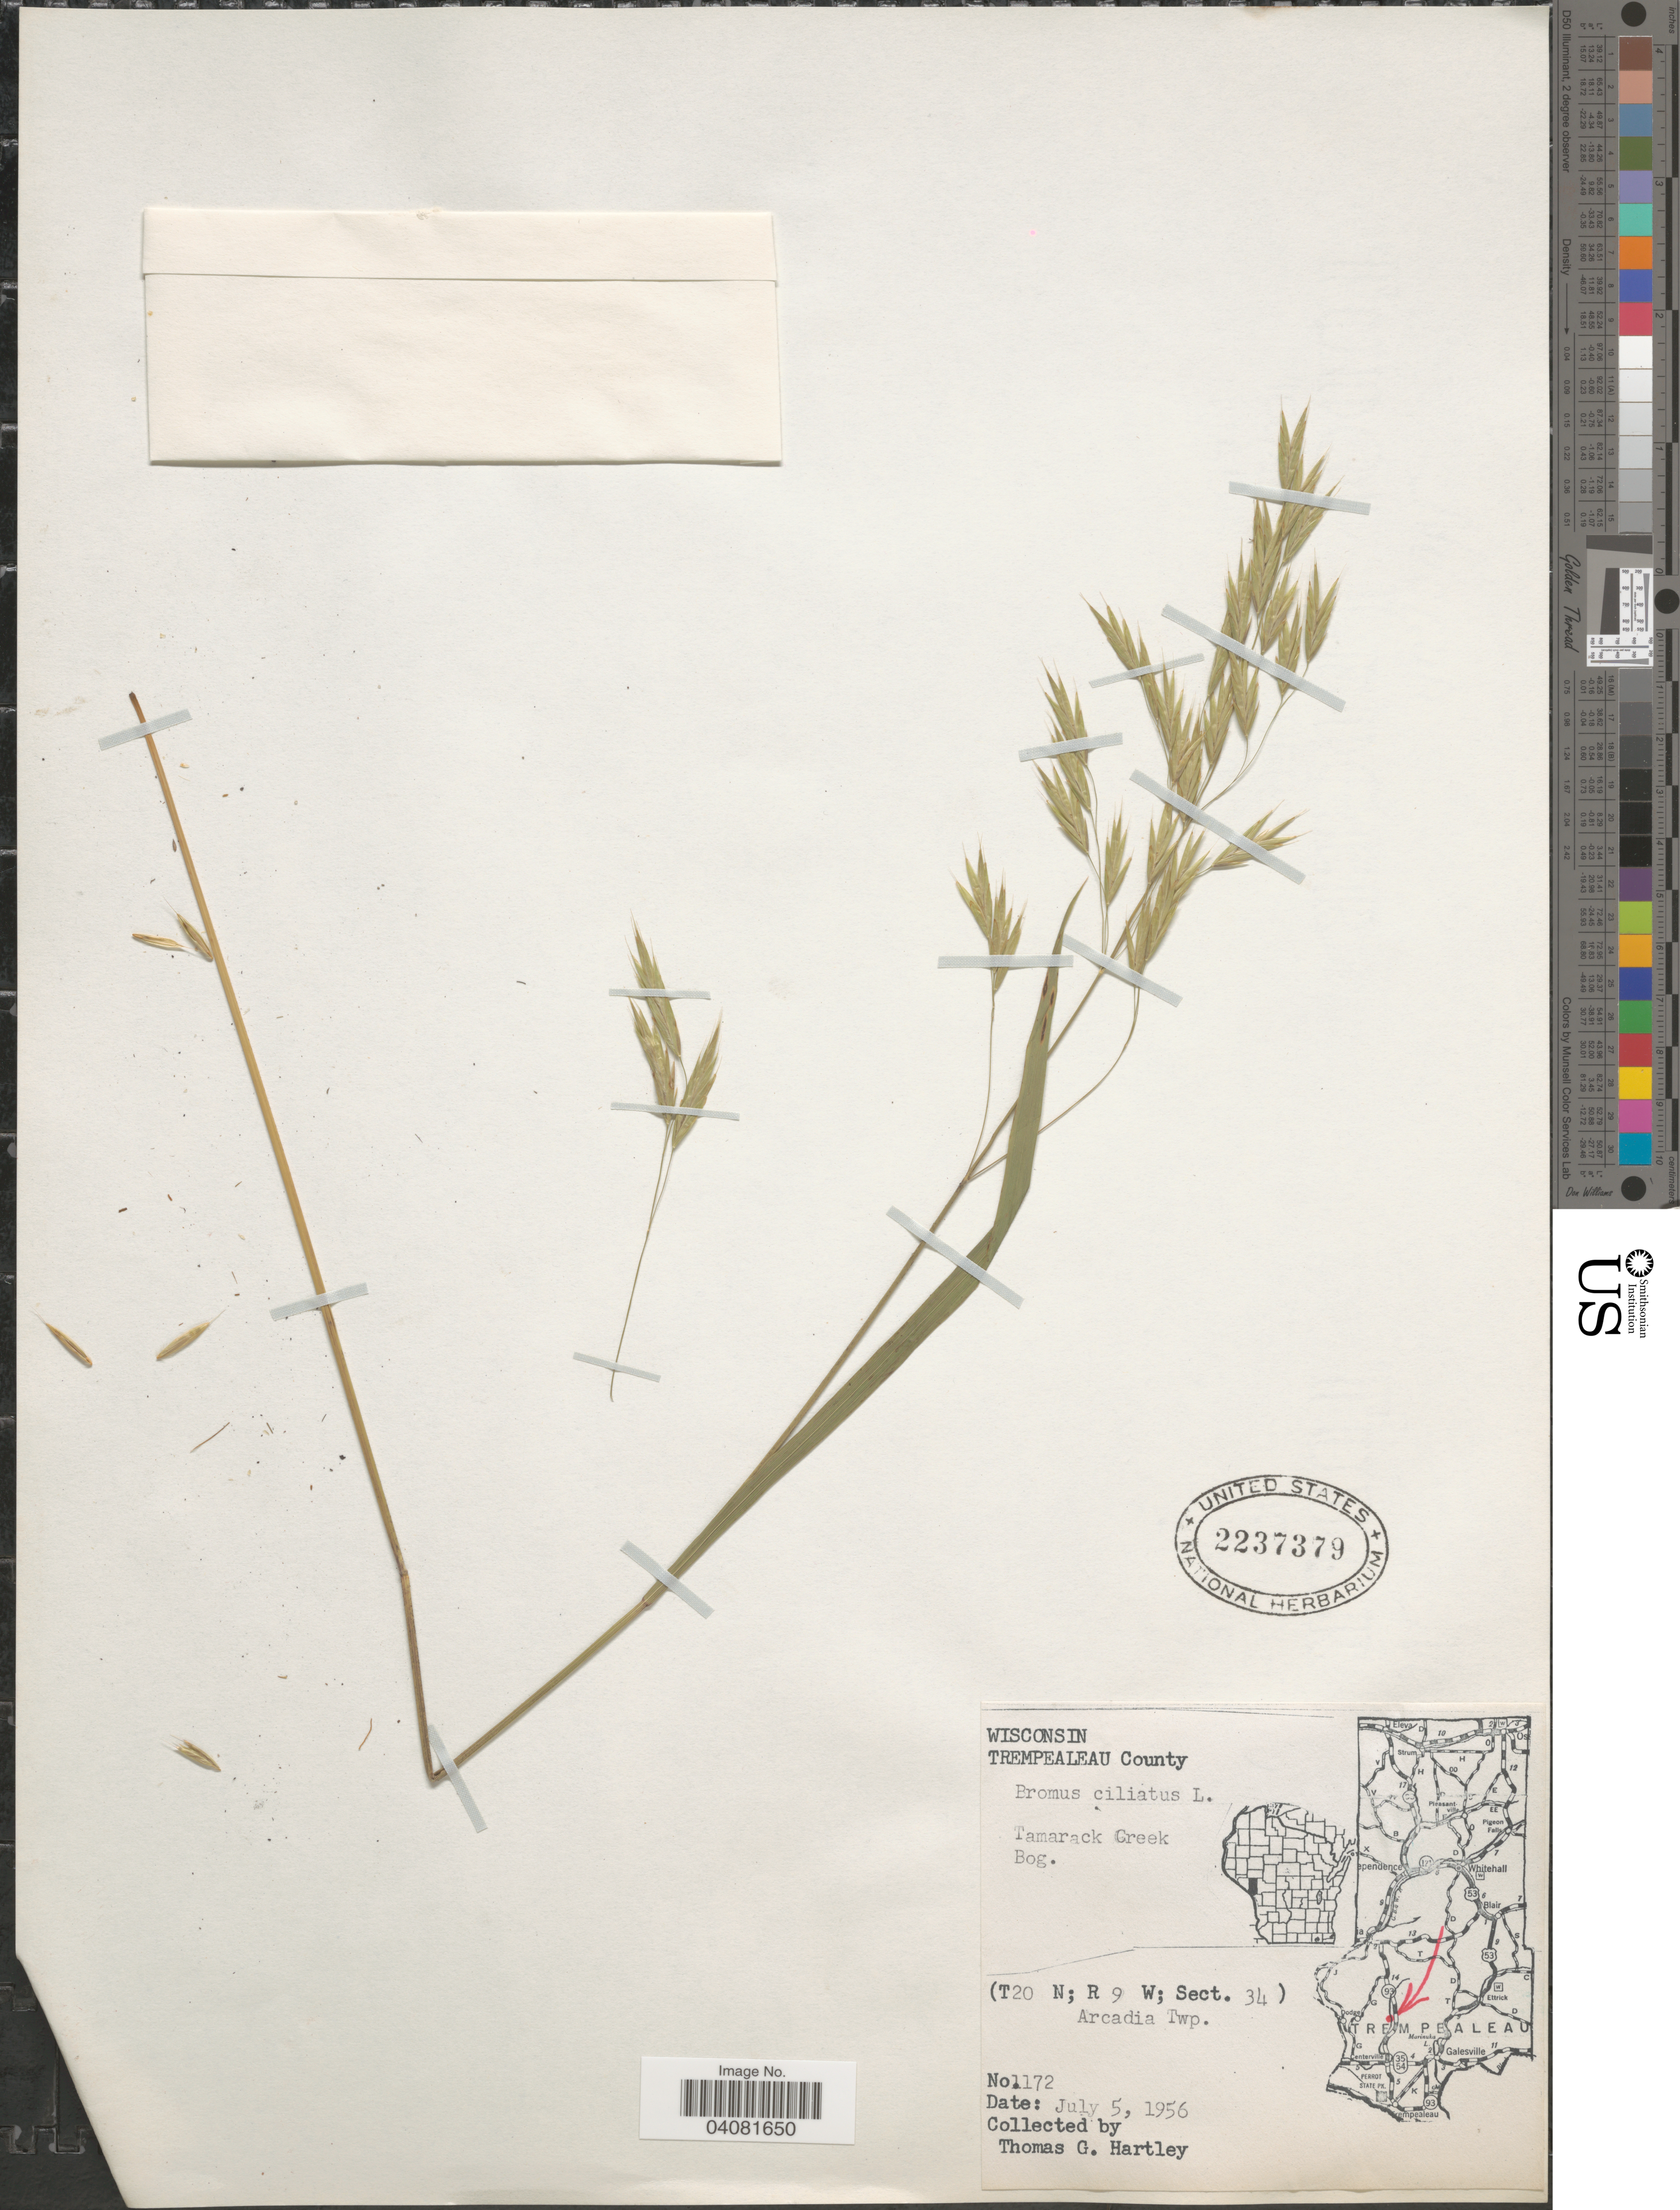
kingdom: Plantae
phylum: Tracheophyta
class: Liliopsida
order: Poales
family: Poaceae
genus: Bromus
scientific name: Bromus ciliatus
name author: L.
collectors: T. G. Hartley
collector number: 1172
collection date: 1956-07-05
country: United States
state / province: Wisconsin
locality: Trempealeau County. Tamarack Creek. Bog. (T20 N; R9 W; Sect. 34). Arcadia Twp.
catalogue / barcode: US 2237379